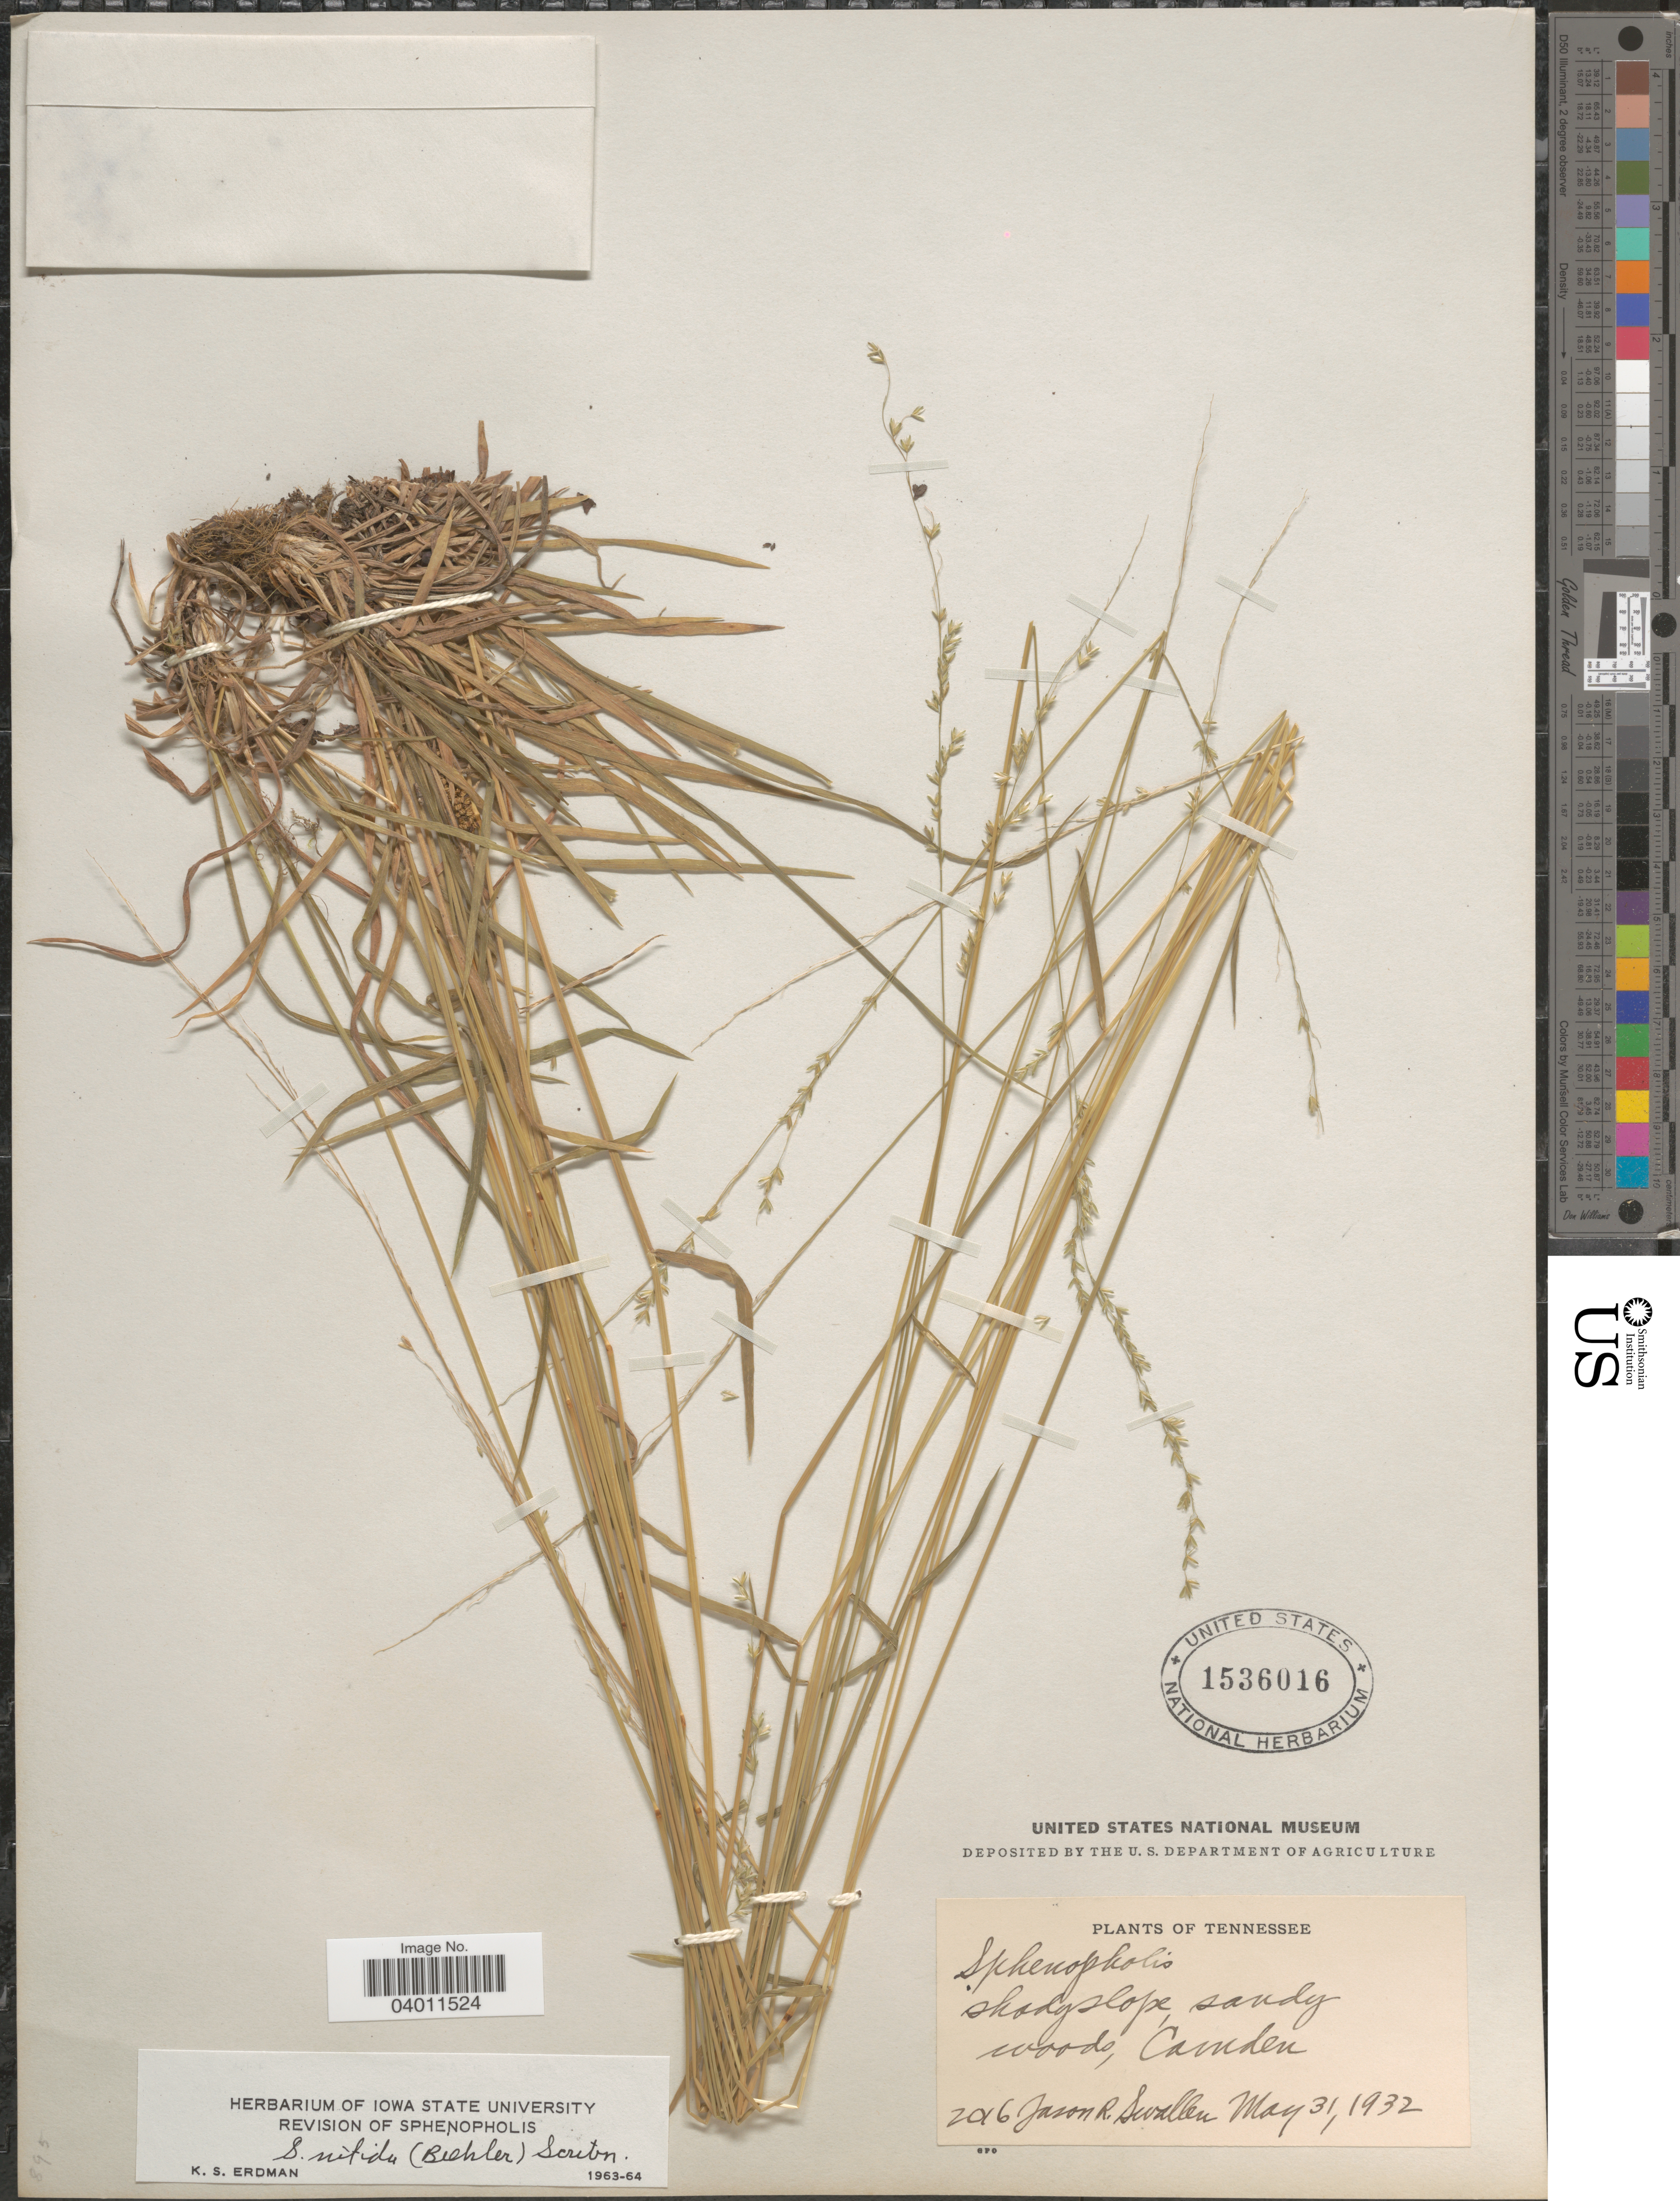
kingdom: Plantae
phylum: Tracheophyta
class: Liliopsida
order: Poales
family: Poaceae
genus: Sphenopholis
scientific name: Sphenopholis nitida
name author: (Biehler) Scribn.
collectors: J. R. Swallen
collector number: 2016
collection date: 1932-05-31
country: United States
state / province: Tennessee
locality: Shady slope, sandy woods, Camden.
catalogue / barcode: US 1536016